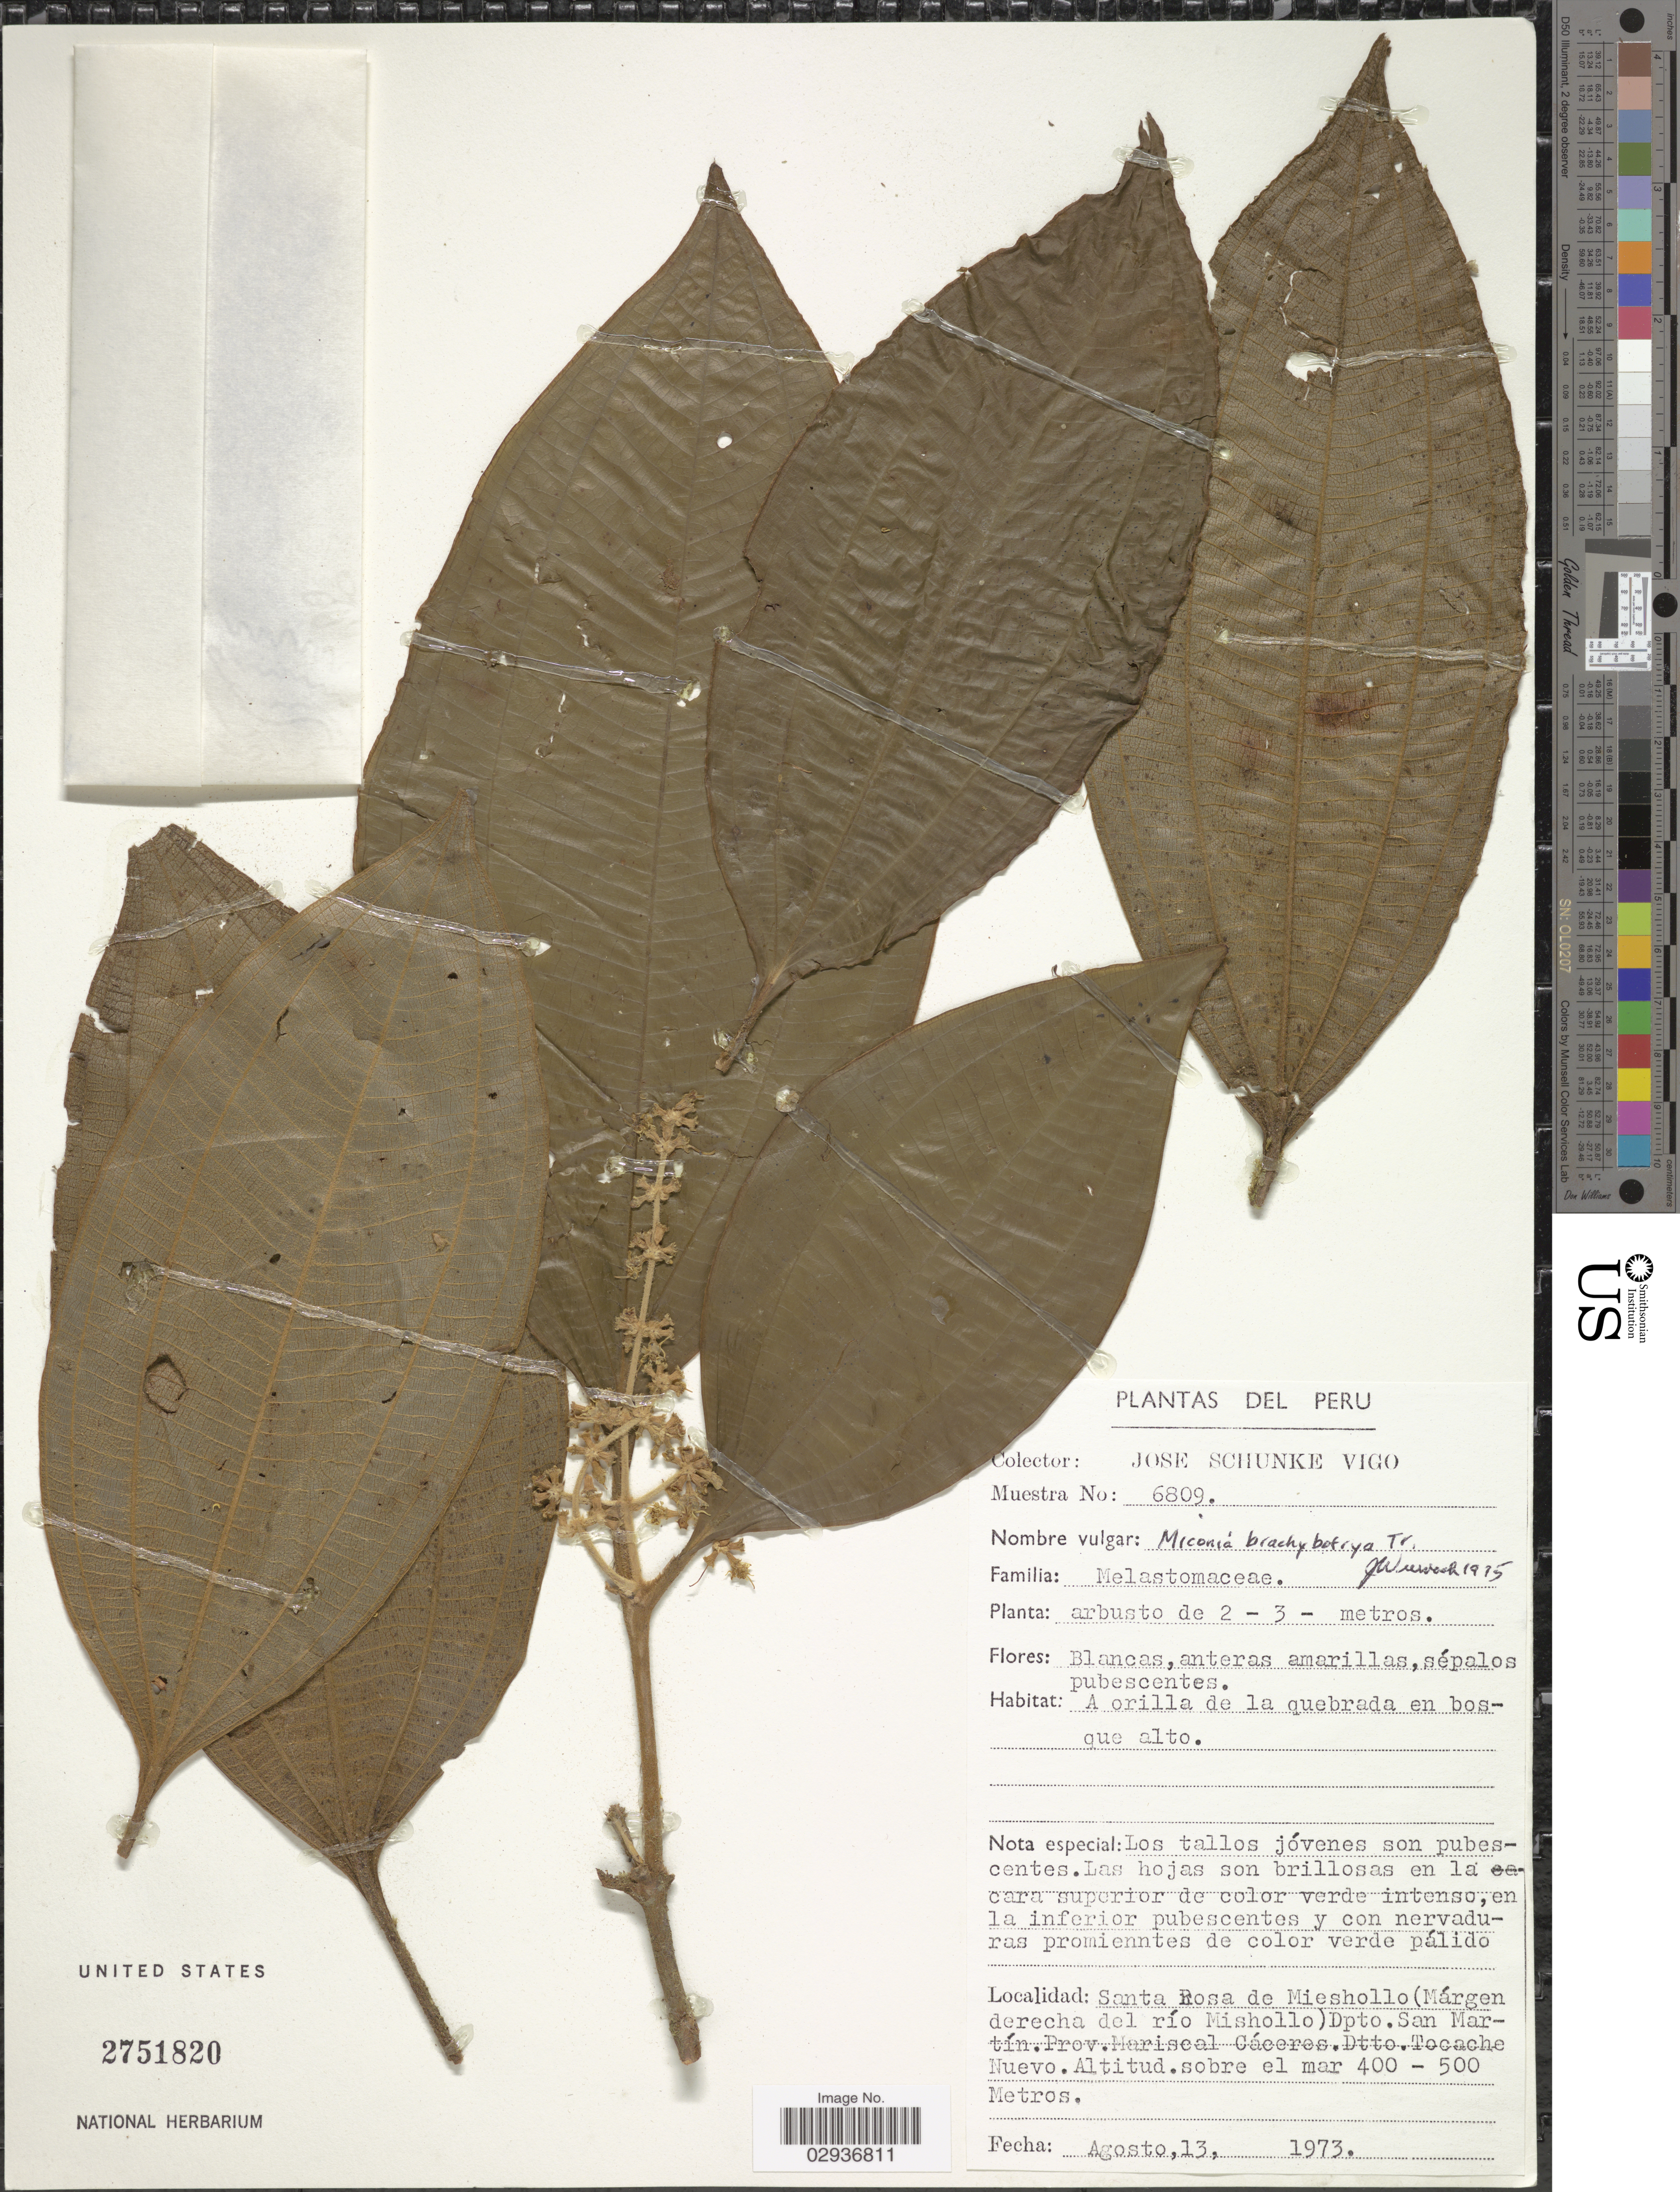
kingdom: Plantae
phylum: Tracheophyta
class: Magnoliopsida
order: Myrtales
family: Melastomataceae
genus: Miconia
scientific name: Miconia brachybotrya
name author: Triana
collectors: J. Schunke Vigo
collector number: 6809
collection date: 1973-08-13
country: Peru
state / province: San Martín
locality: Santa Rosa de Mieshollo (Márgen derecha del río Mishollo) Dpto. San Martín. Prov. Mariscal Cáceres. Dtto. Tocache Nuevo.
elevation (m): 400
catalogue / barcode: US 2751820